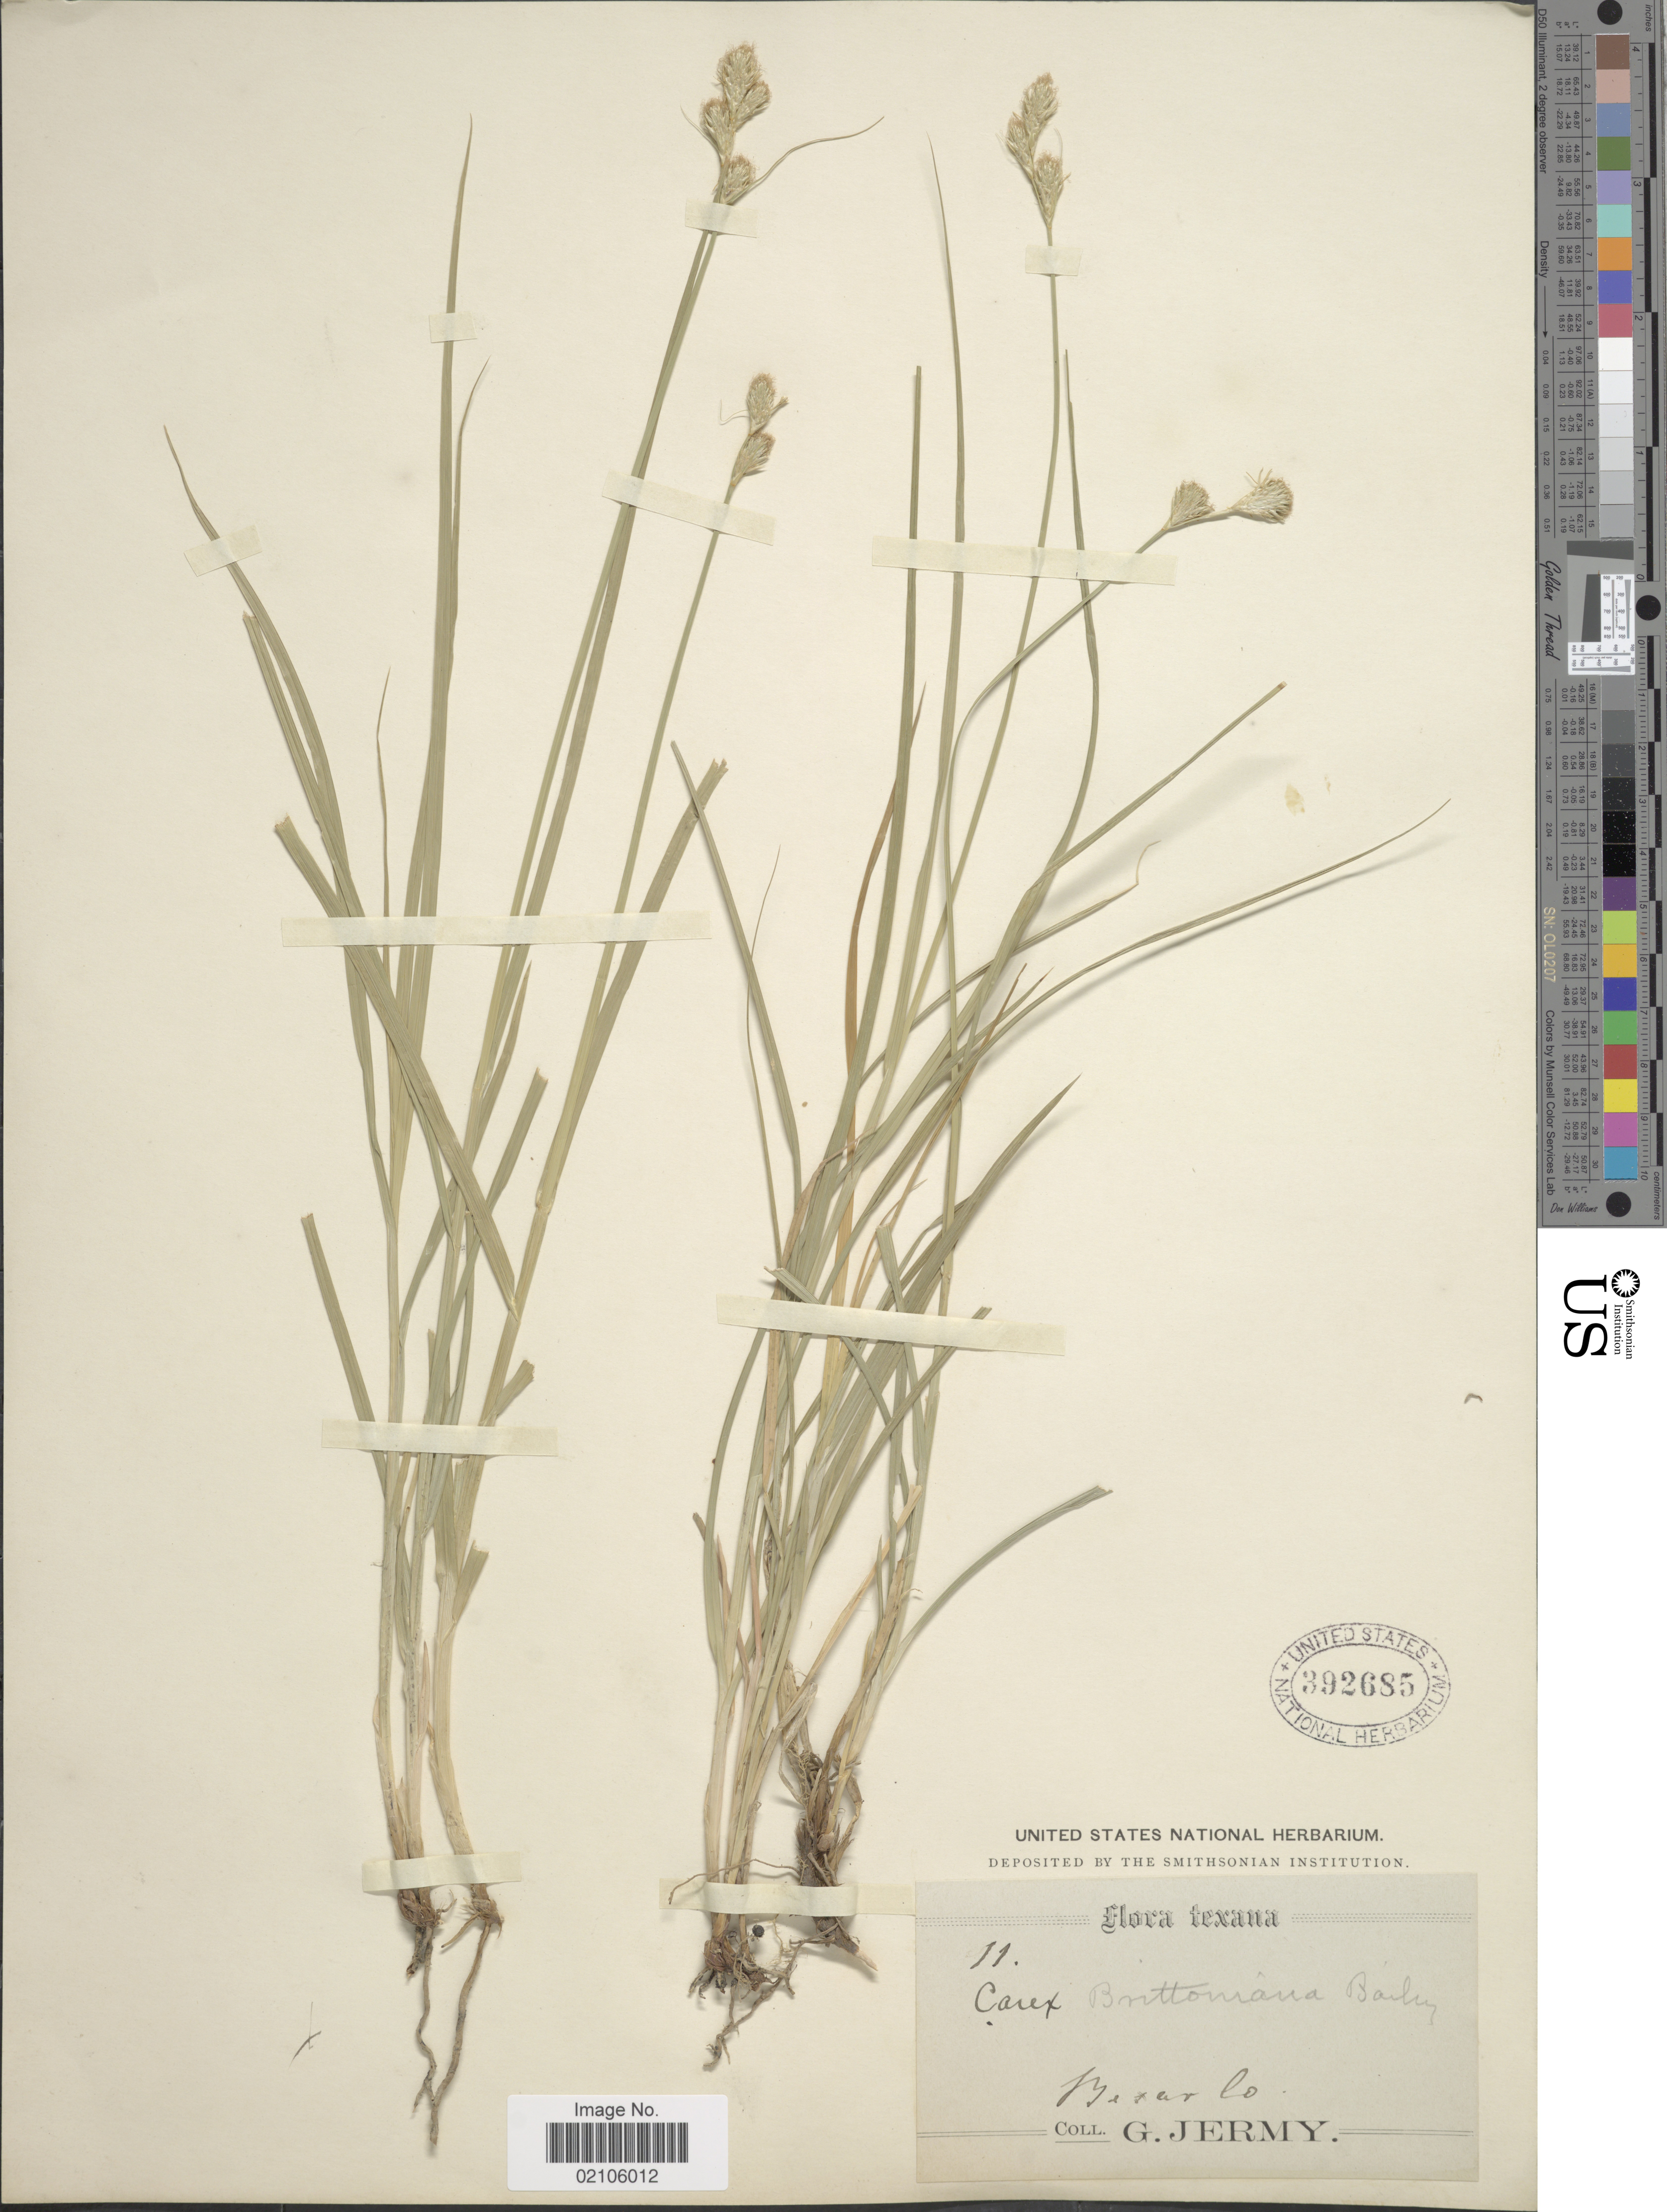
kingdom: Plantae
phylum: Tracheophyta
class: Liliopsida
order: Poales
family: Cyperaceae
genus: Carex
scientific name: Carex tetrastachya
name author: Scheele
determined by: Strong, Mark T., (BOT), Smithsonian Institution - National Museum of Natural History (UNITED STATES)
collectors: G. Jermy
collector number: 11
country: United States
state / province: Texas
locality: Bexar Co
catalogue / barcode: US 392685